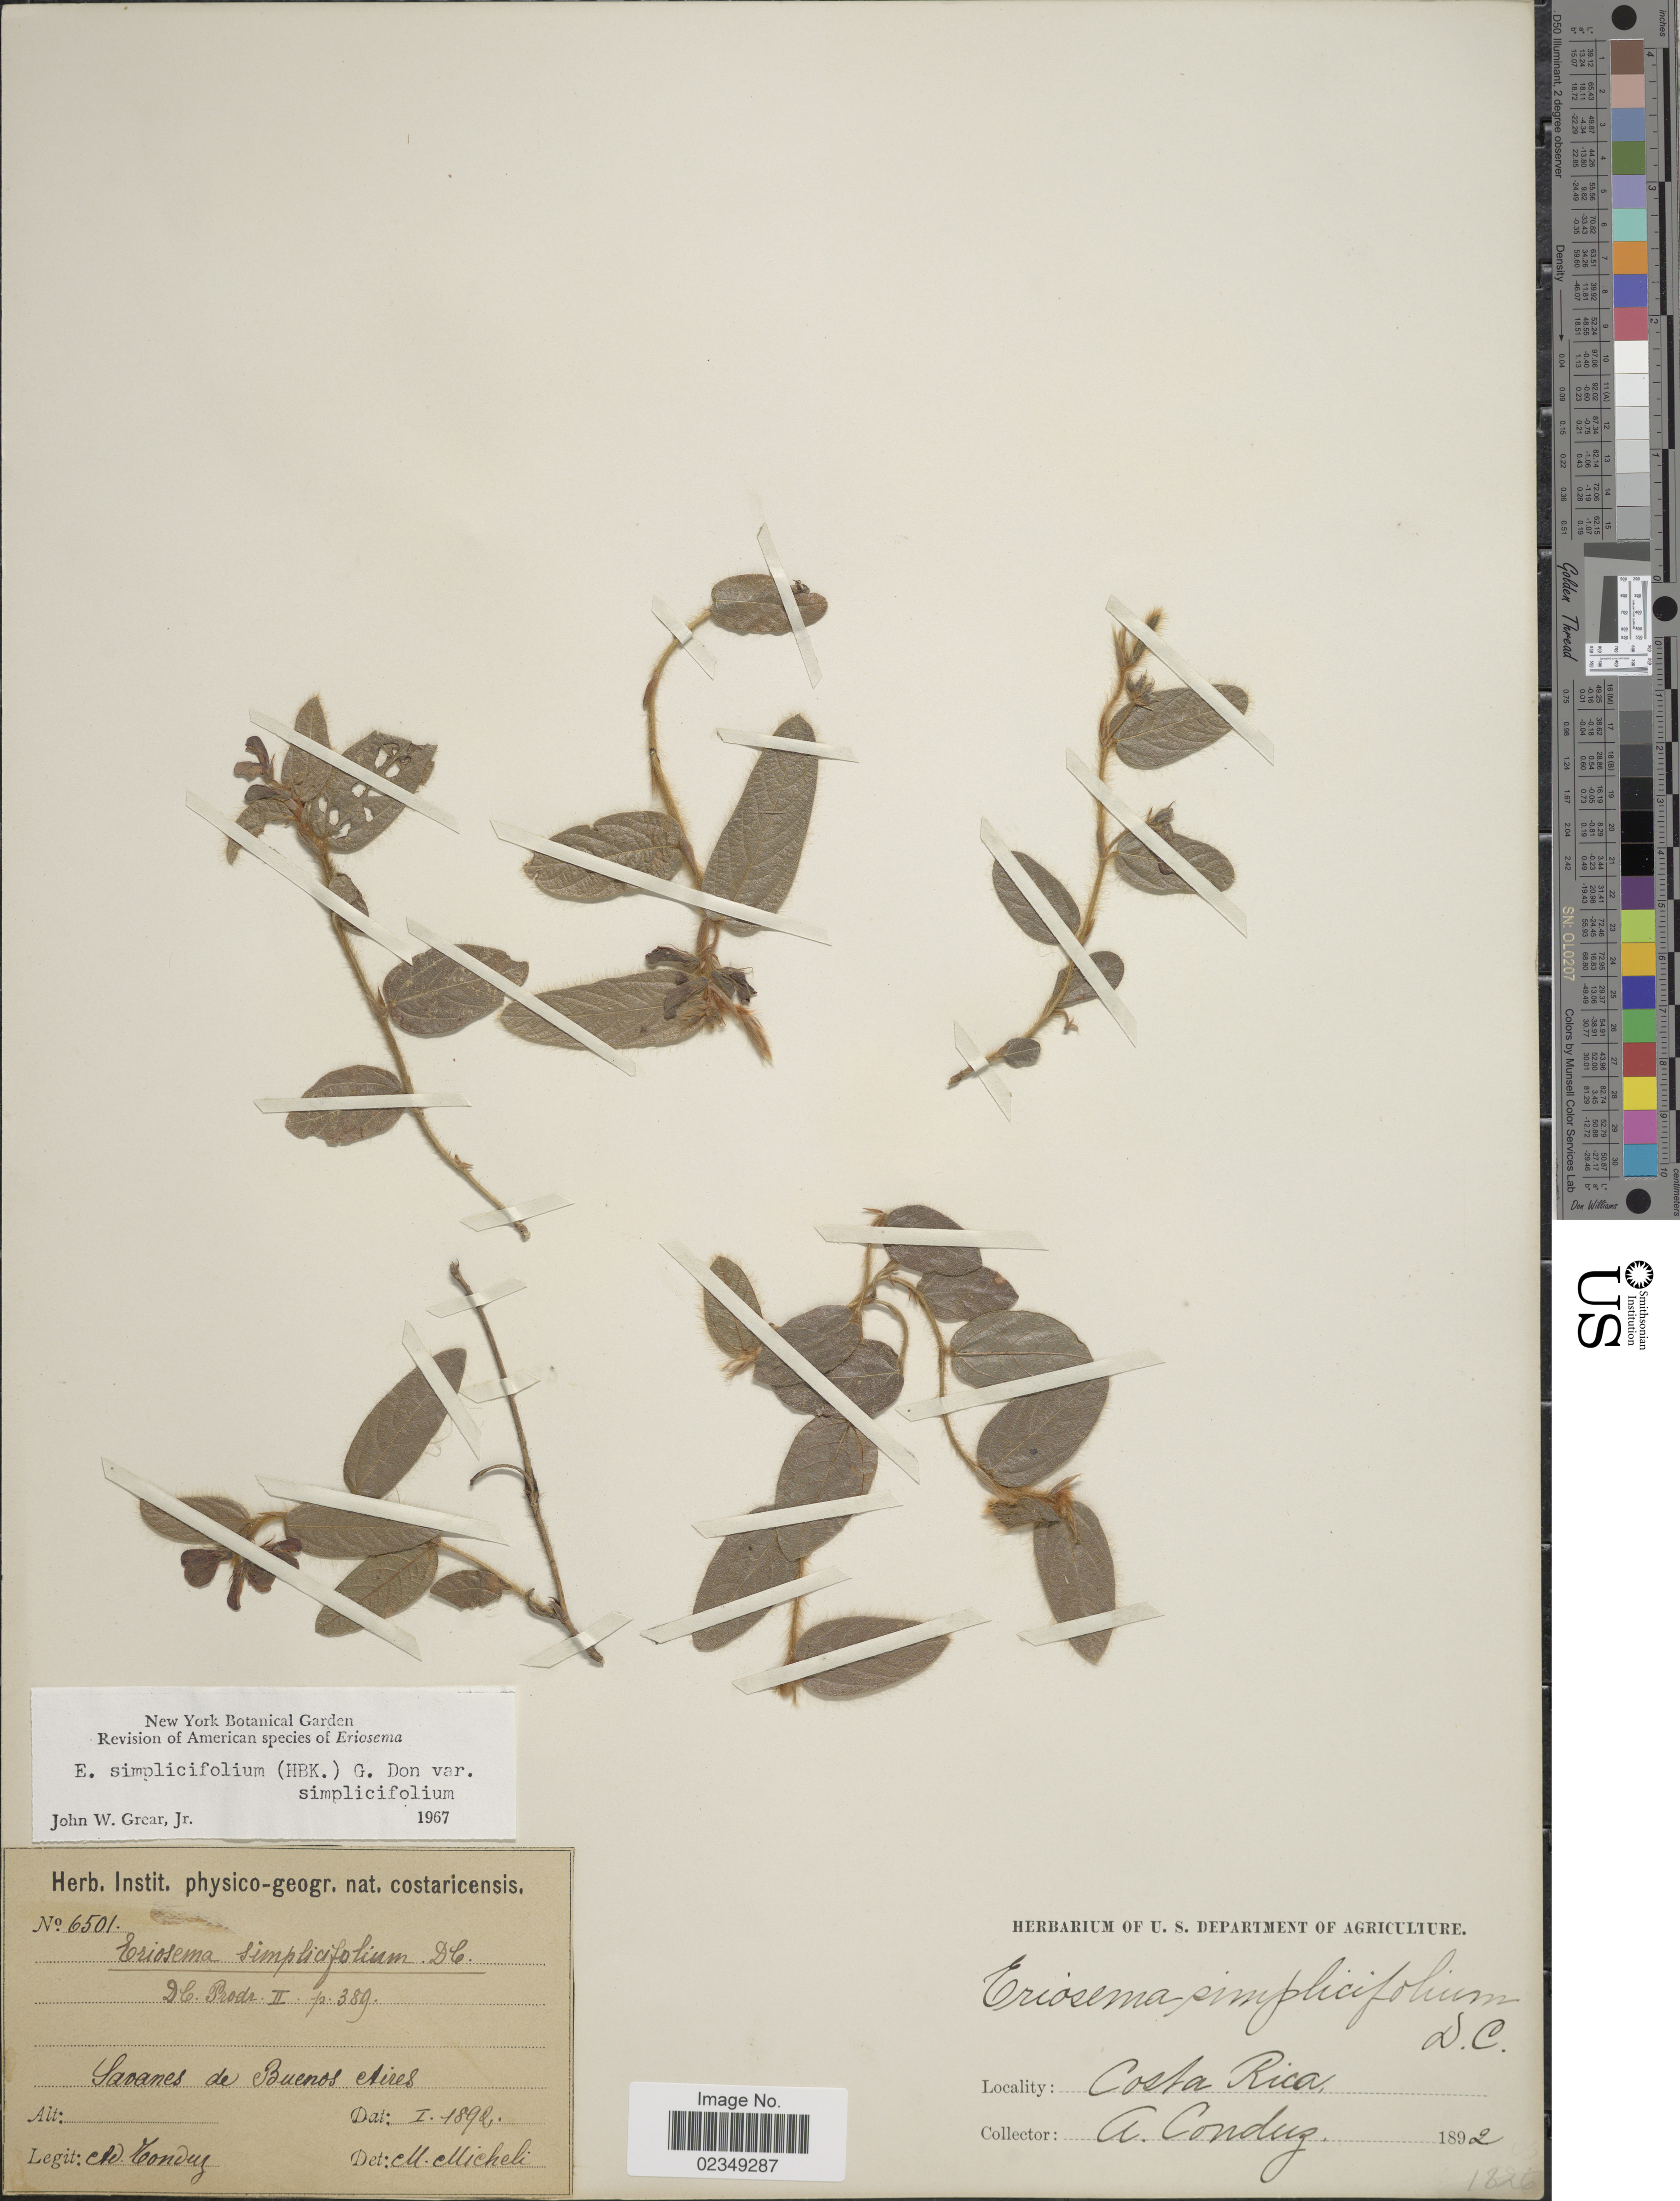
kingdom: Plantae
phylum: Tracheophyta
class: Magnoliopsida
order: Fabales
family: Fabaceae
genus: Eriosema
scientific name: Eriosema simplicifolium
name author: (Kunth) G. Don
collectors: A. Tonduz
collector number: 6501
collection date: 1892-01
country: Costa Rica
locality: Savanes de Buenos Aires